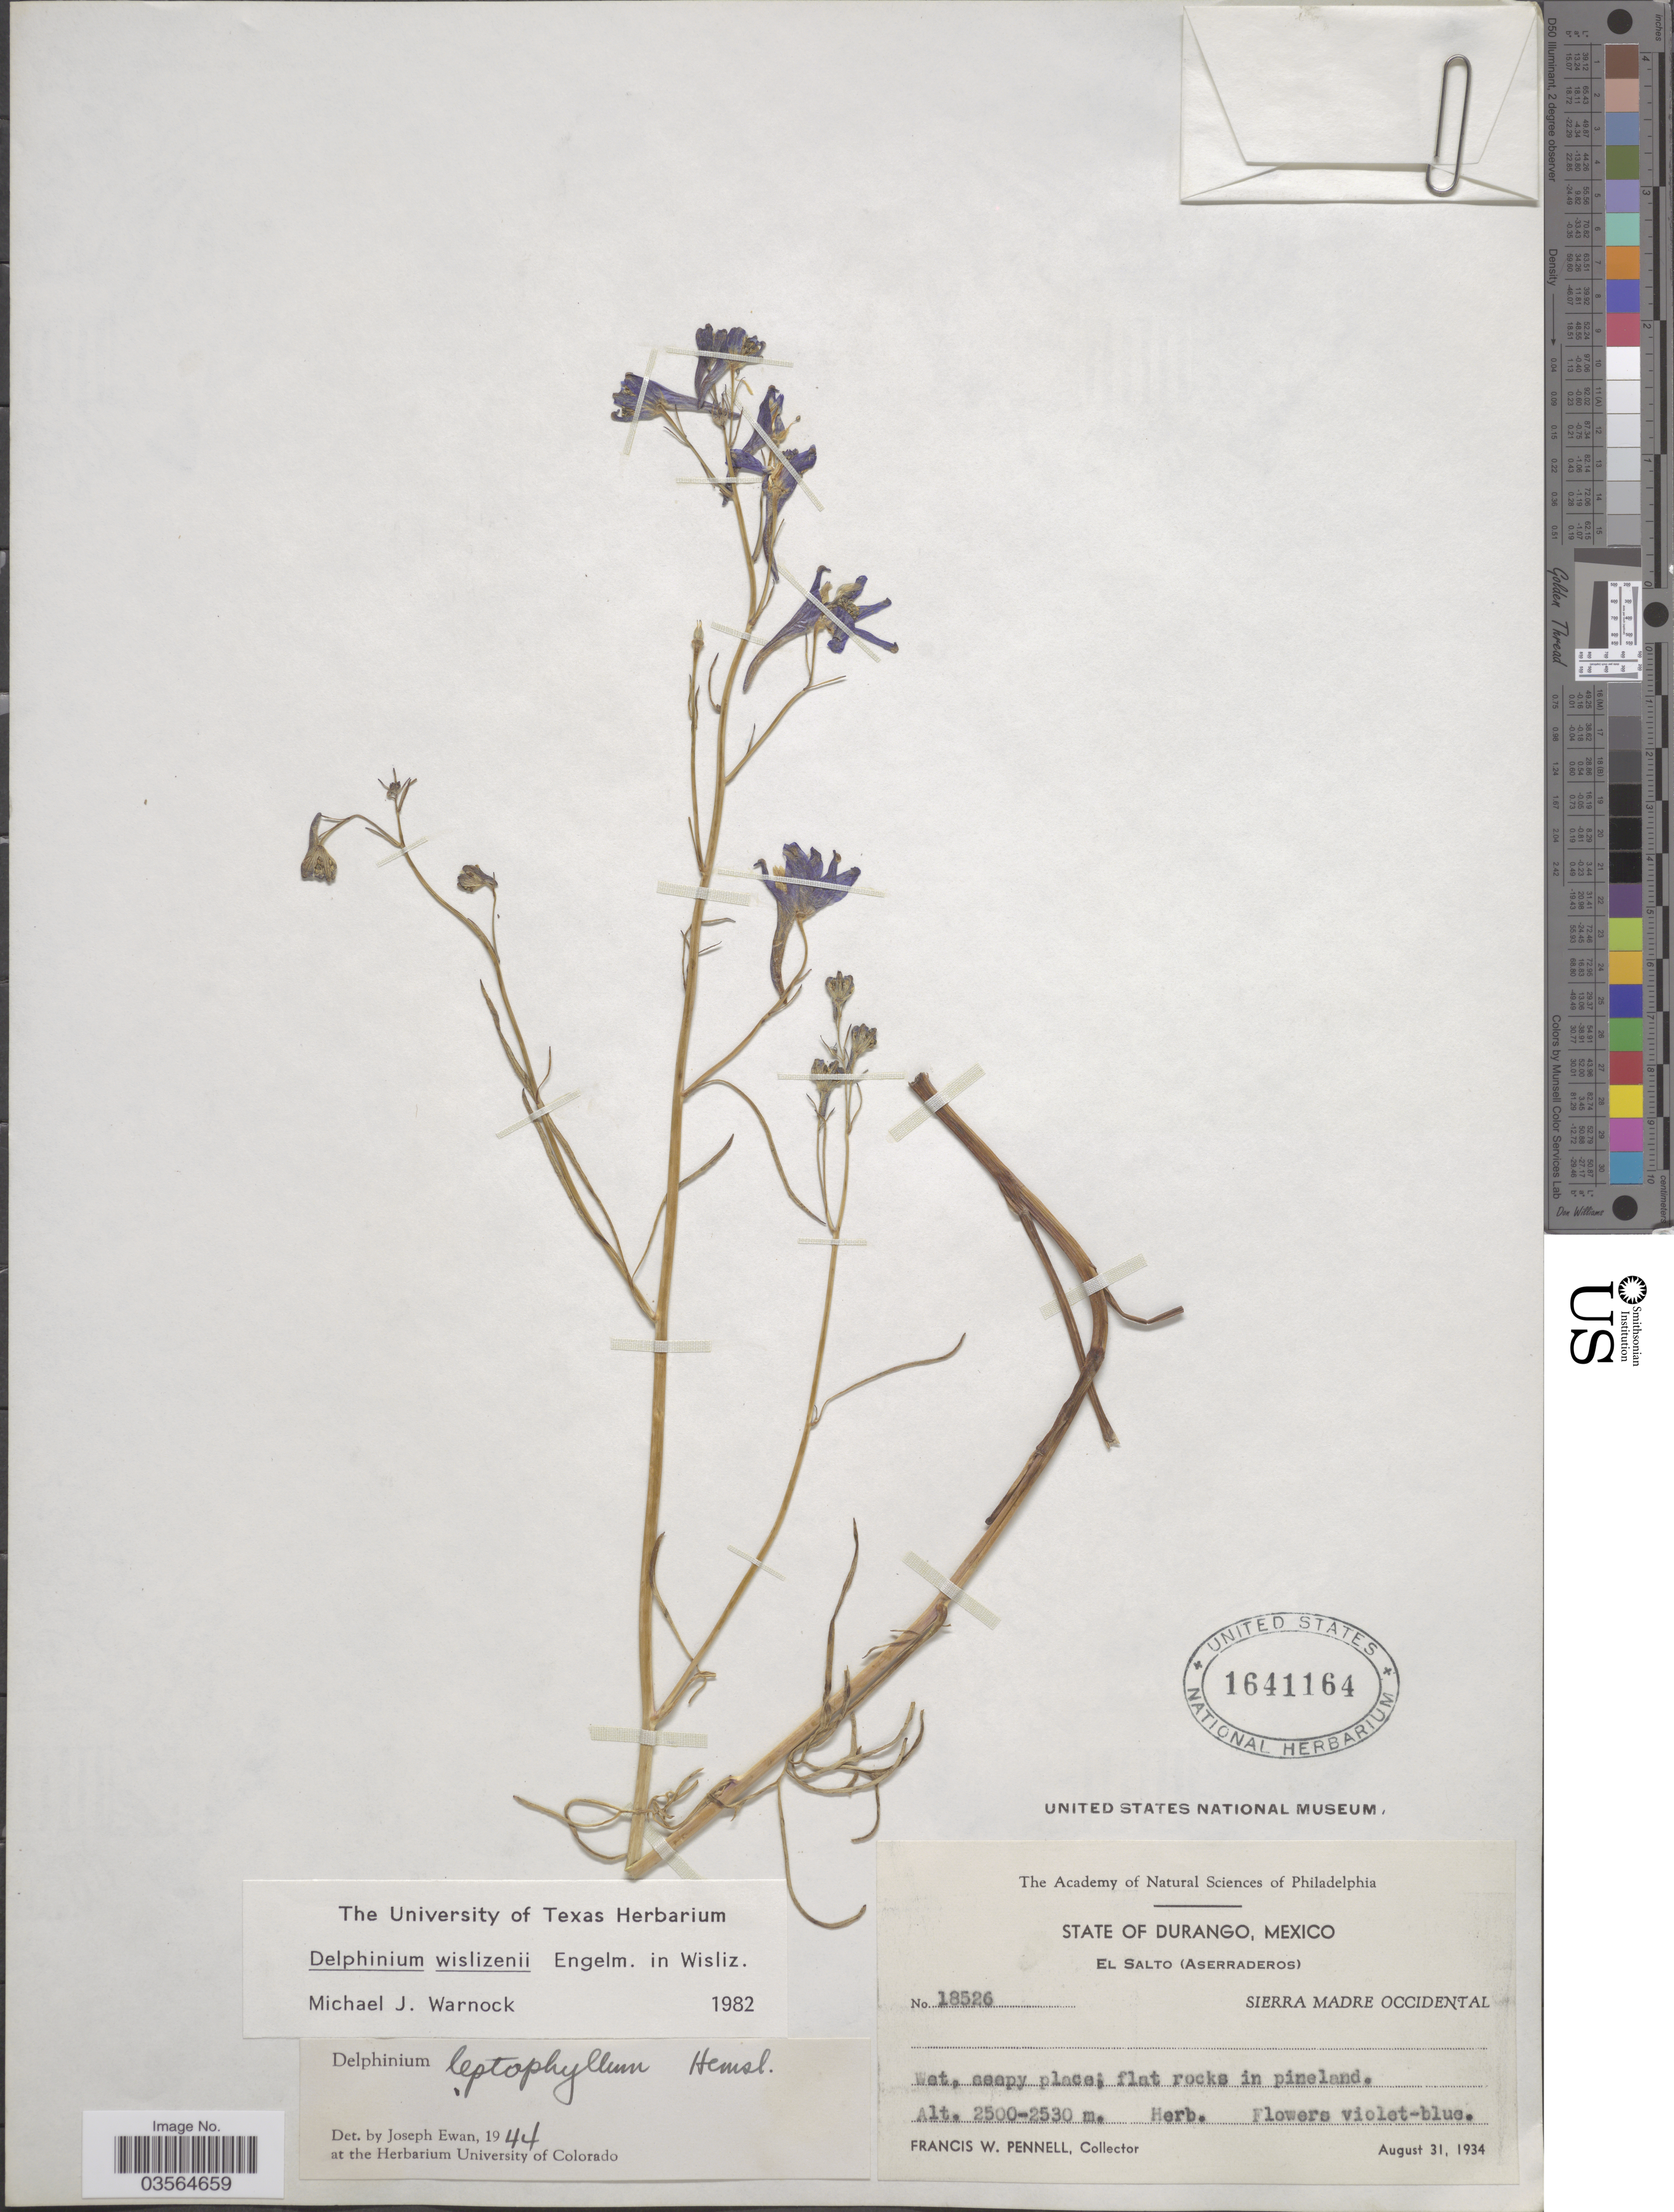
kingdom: Plantae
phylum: Tracheophyta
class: Magnoliopsida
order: Ranunculales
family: Ranunculaceae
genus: Delphinium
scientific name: Delphinium wislizeni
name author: Engelm.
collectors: F. W. Pennell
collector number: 18526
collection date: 1934-08-31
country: Mexico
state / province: Durango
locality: El Salto (Aserraderos) Sierra Madre Occidental.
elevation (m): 2500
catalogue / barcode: US 1641164